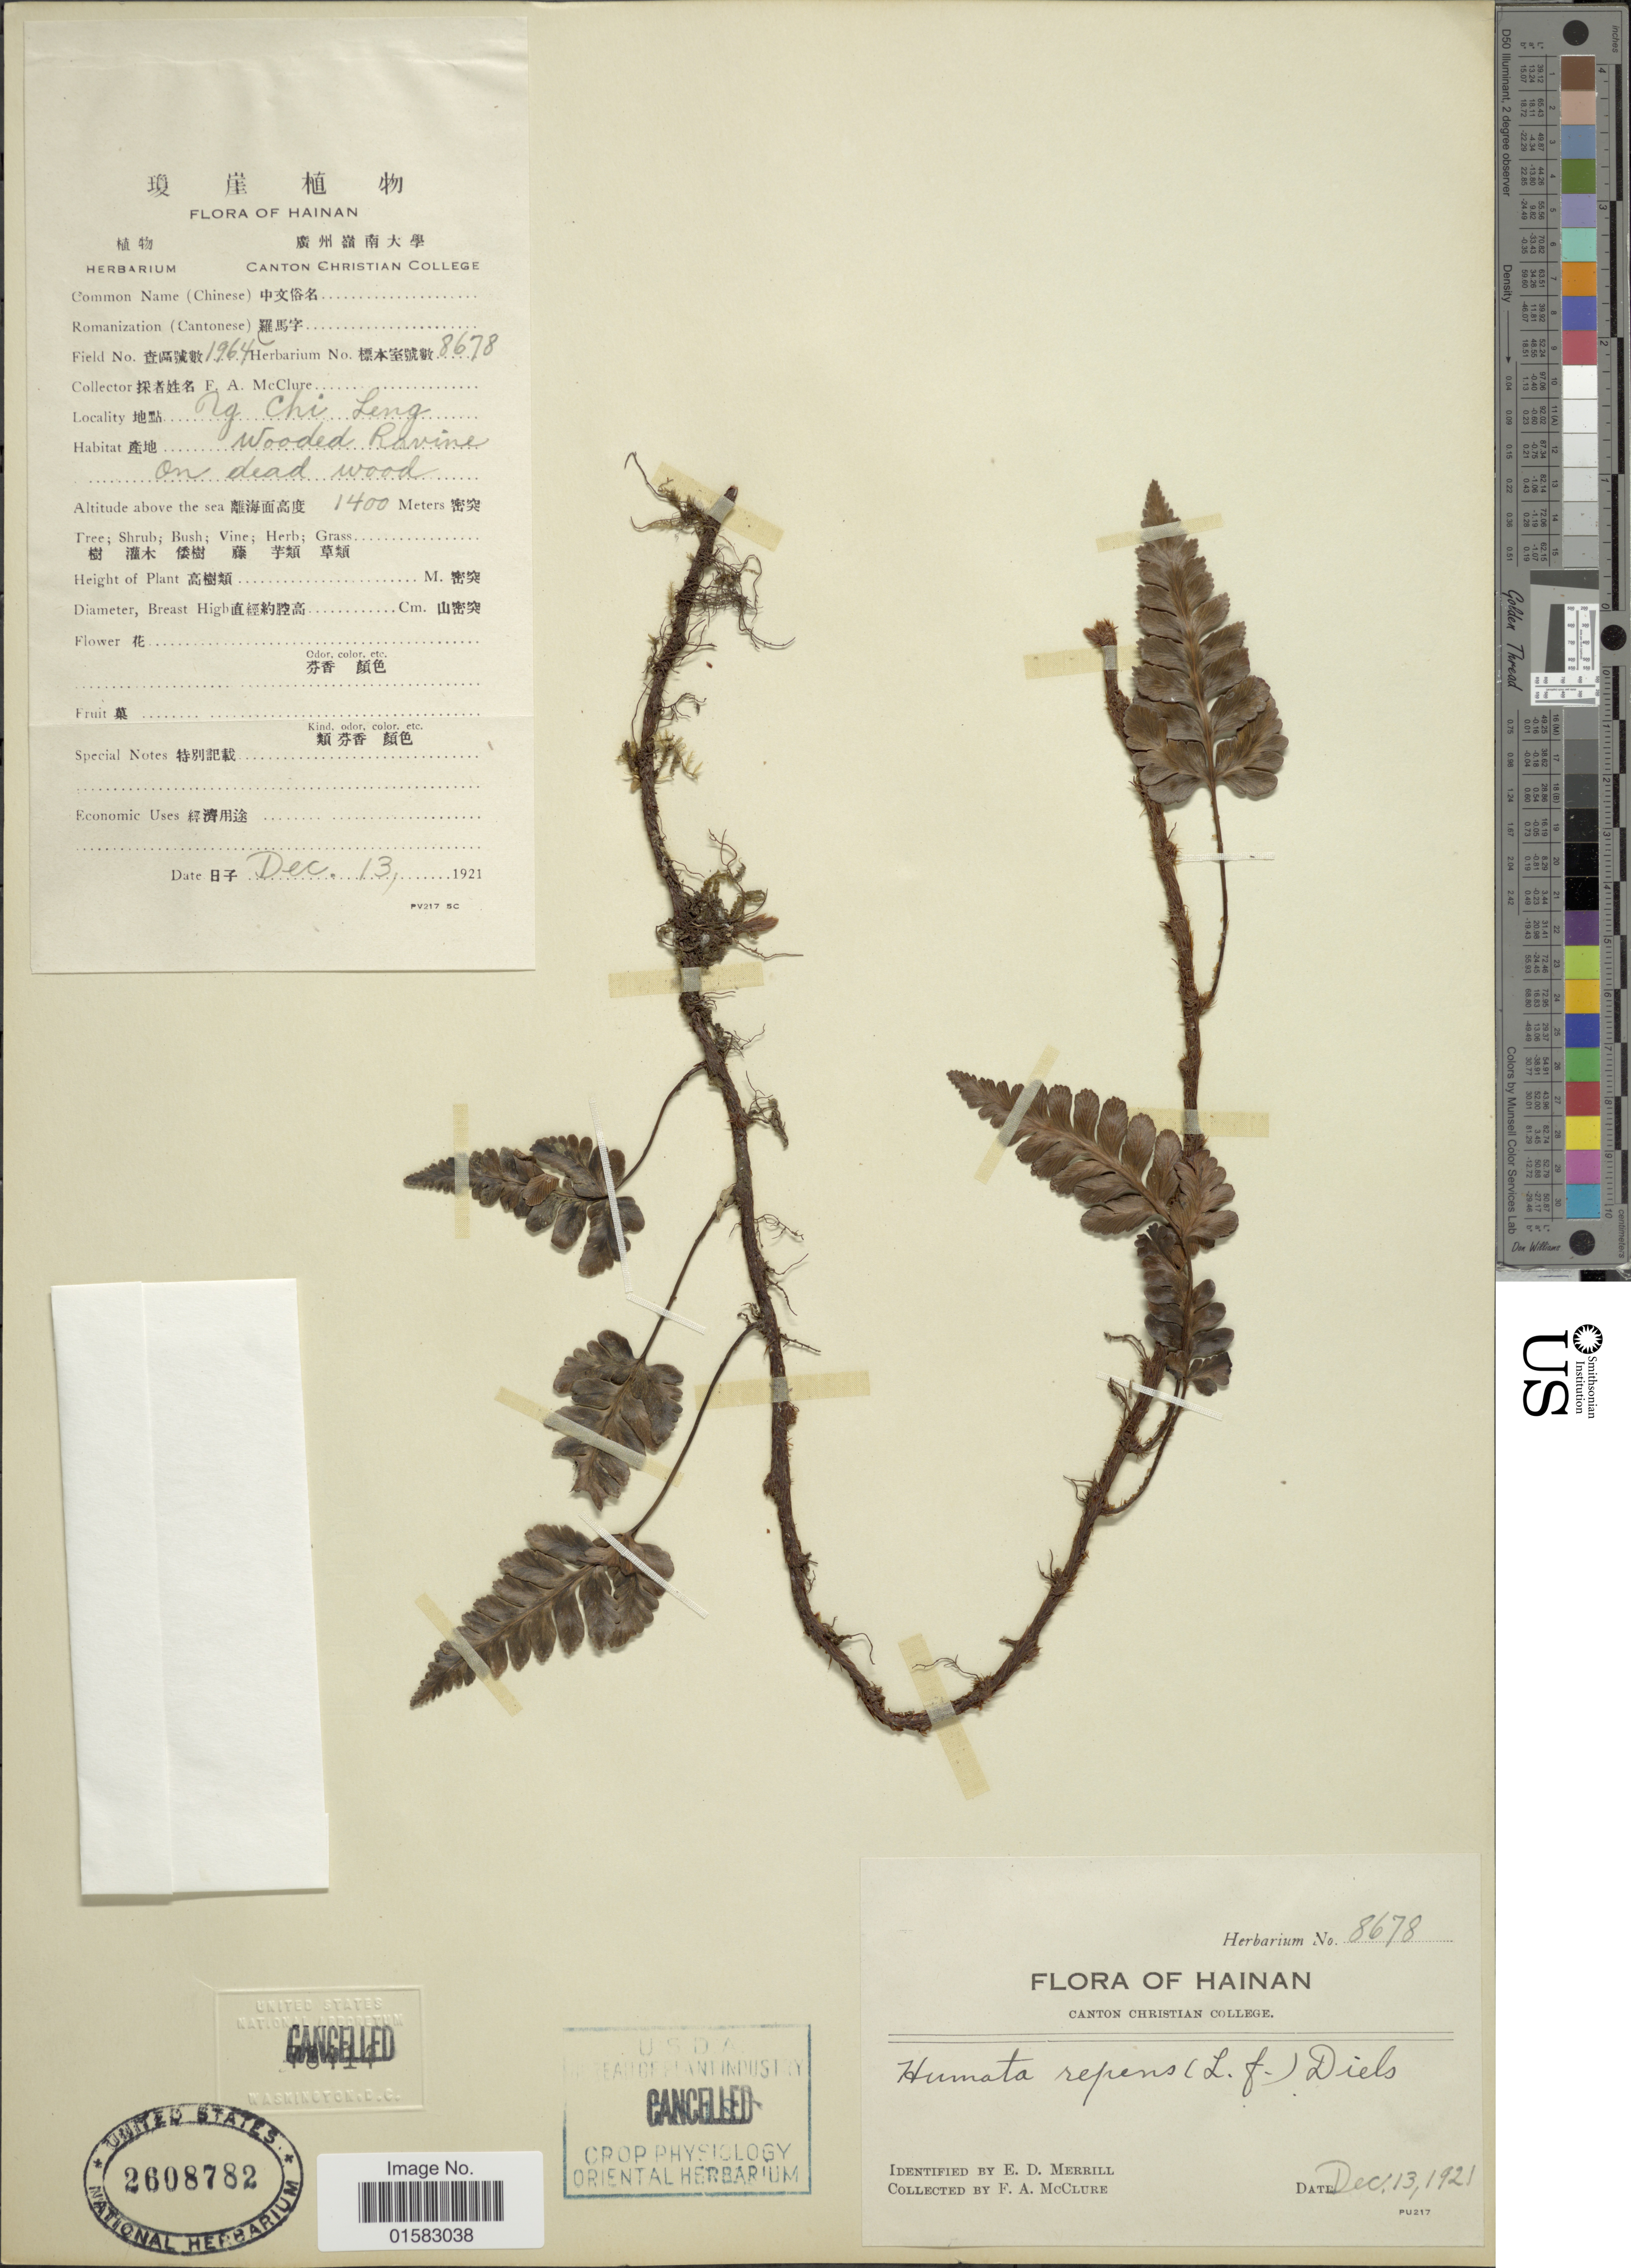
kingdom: Plantae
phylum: Tracheophyta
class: Polypodiopsida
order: Polypodiales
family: Davalliaceae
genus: Davallia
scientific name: Davallia repens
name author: (L. f.) Kuhn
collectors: F. A. McClure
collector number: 1964/8678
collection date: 1921-12-13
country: China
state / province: Hainan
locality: Ng Chi Leng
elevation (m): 1400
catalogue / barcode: US 2608782